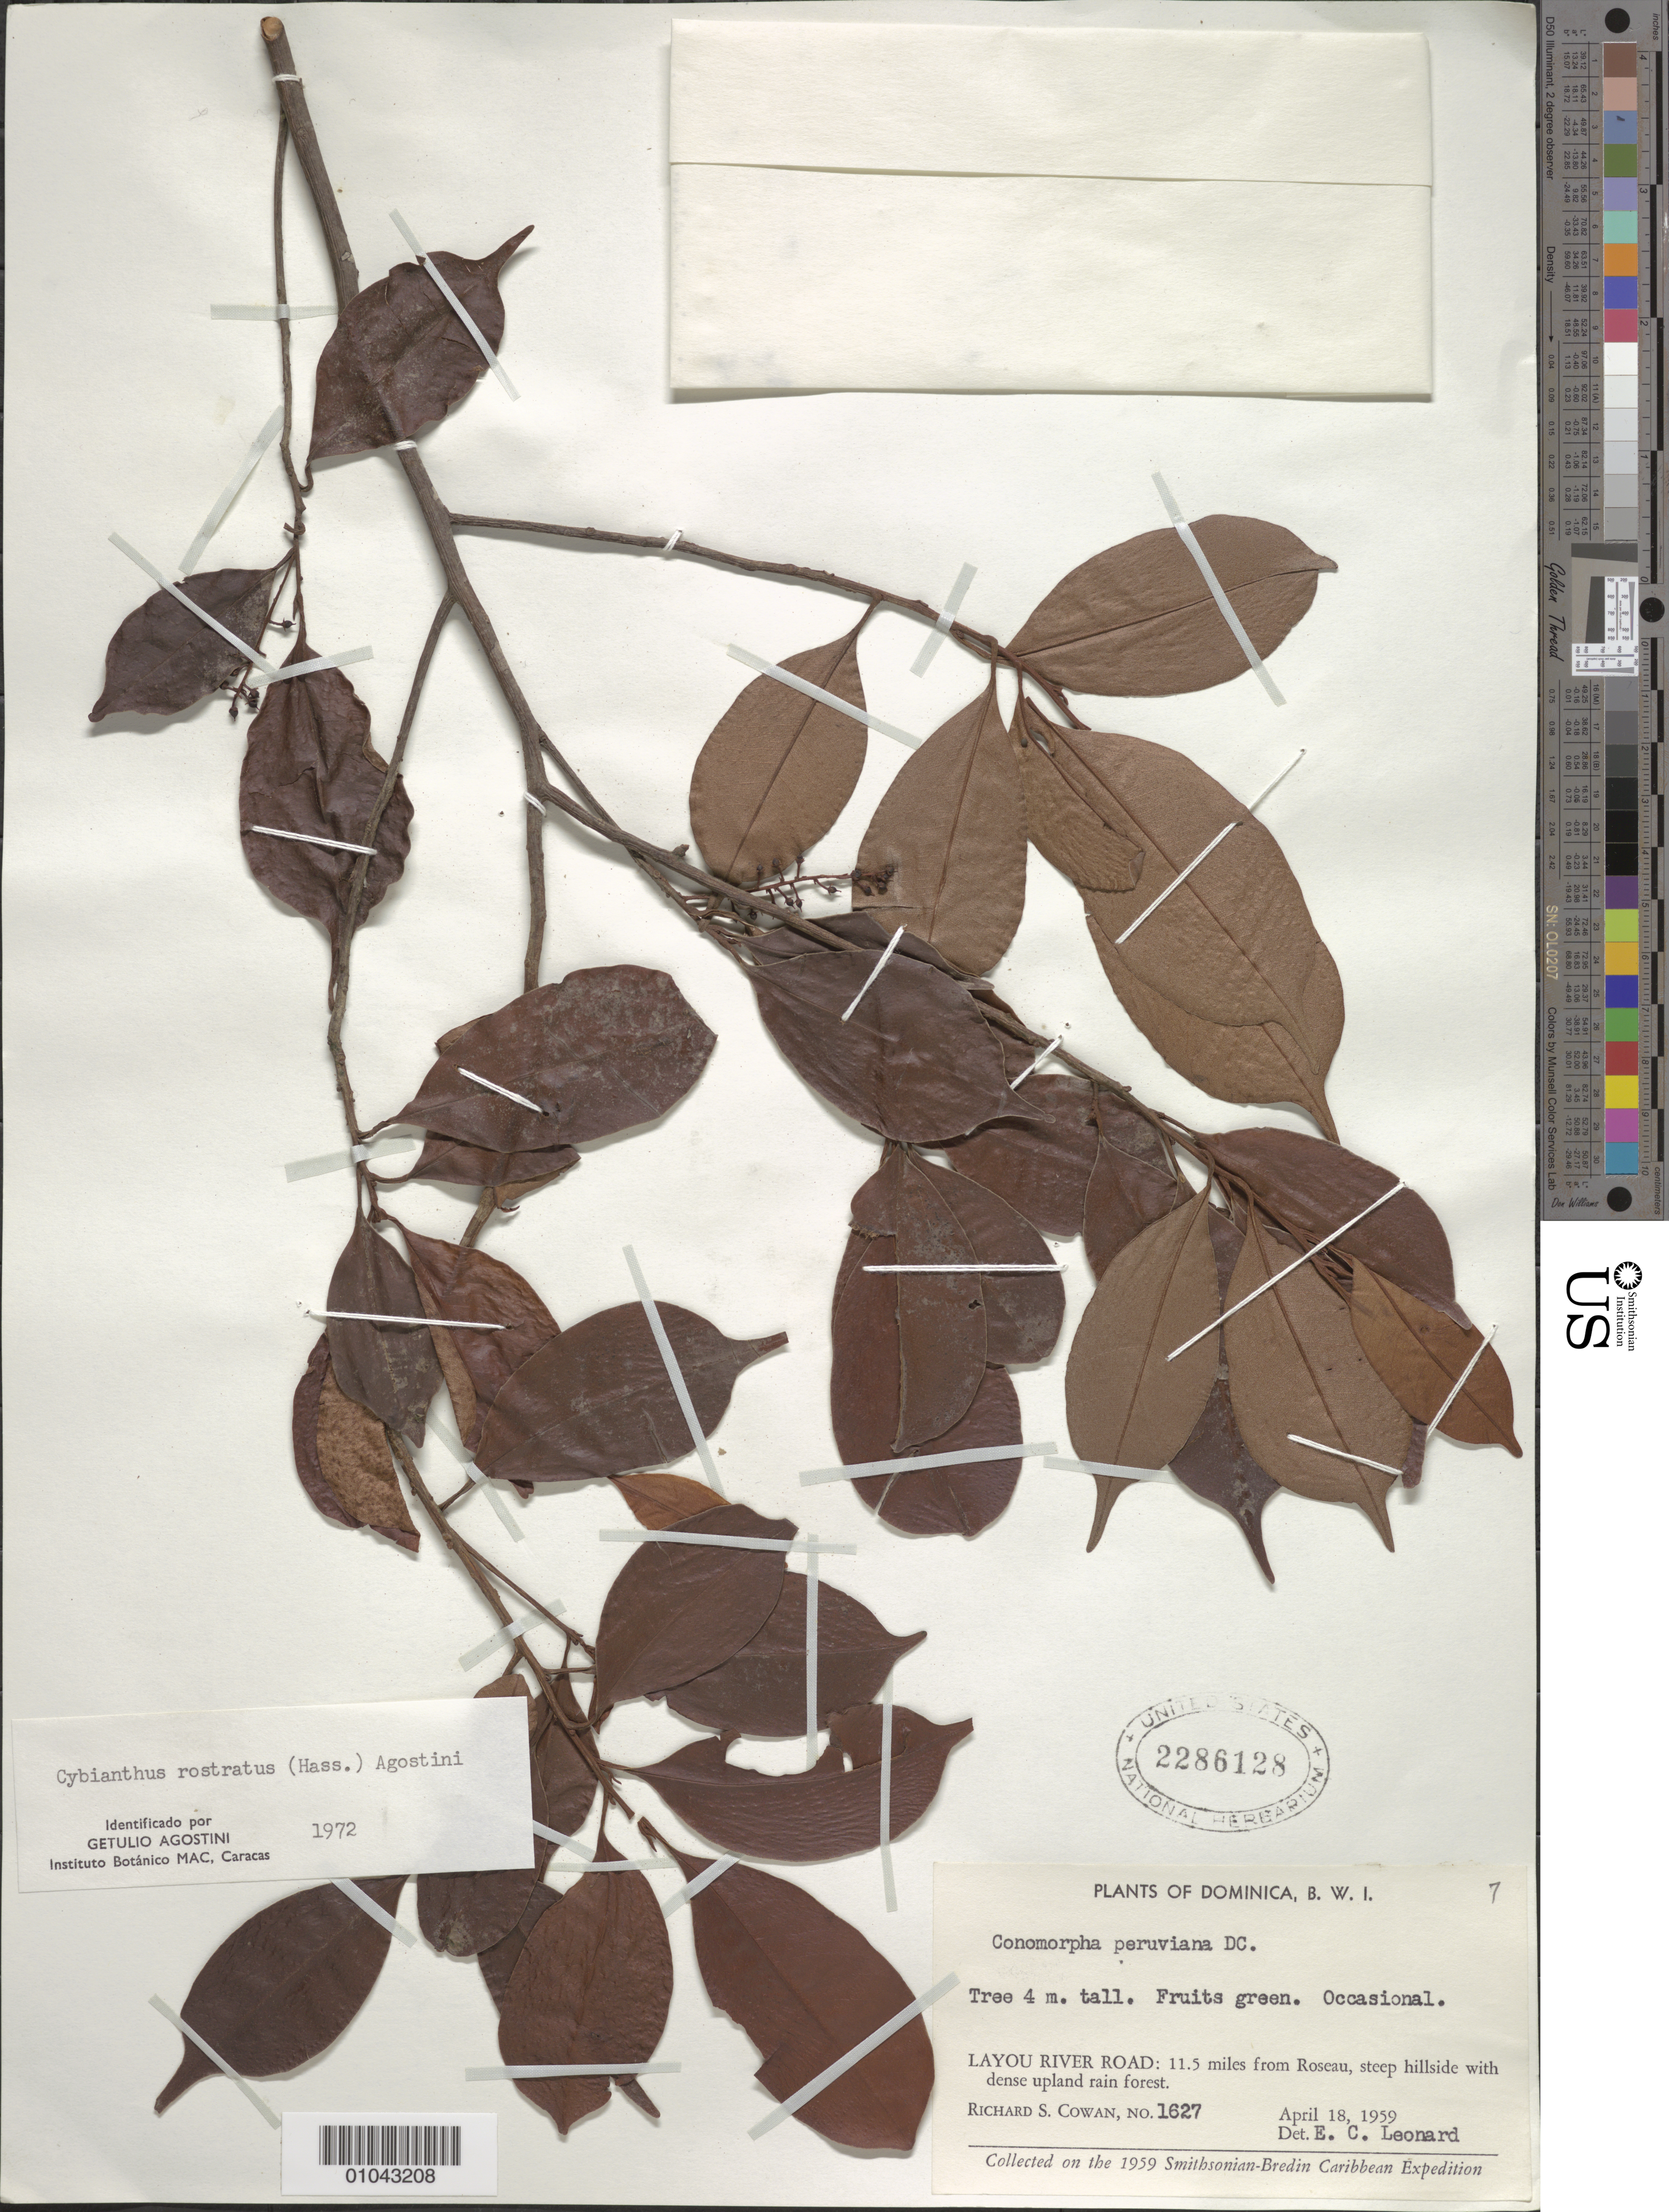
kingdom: Plantae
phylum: Tracheophyta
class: Magnoliopsida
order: Ericales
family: Primulaceae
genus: Cybianthus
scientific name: Cybianthus rostratus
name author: (Hassk.) G. Agostini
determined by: Agostini, G.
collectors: R. S. Cowan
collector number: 1627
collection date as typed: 18 Apr 1959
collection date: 1959-04-18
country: Dominica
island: Dominica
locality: Layou River road, 11.5 miles from Rouseau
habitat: Steep hillside with dense upland rainforest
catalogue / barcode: US 2286128